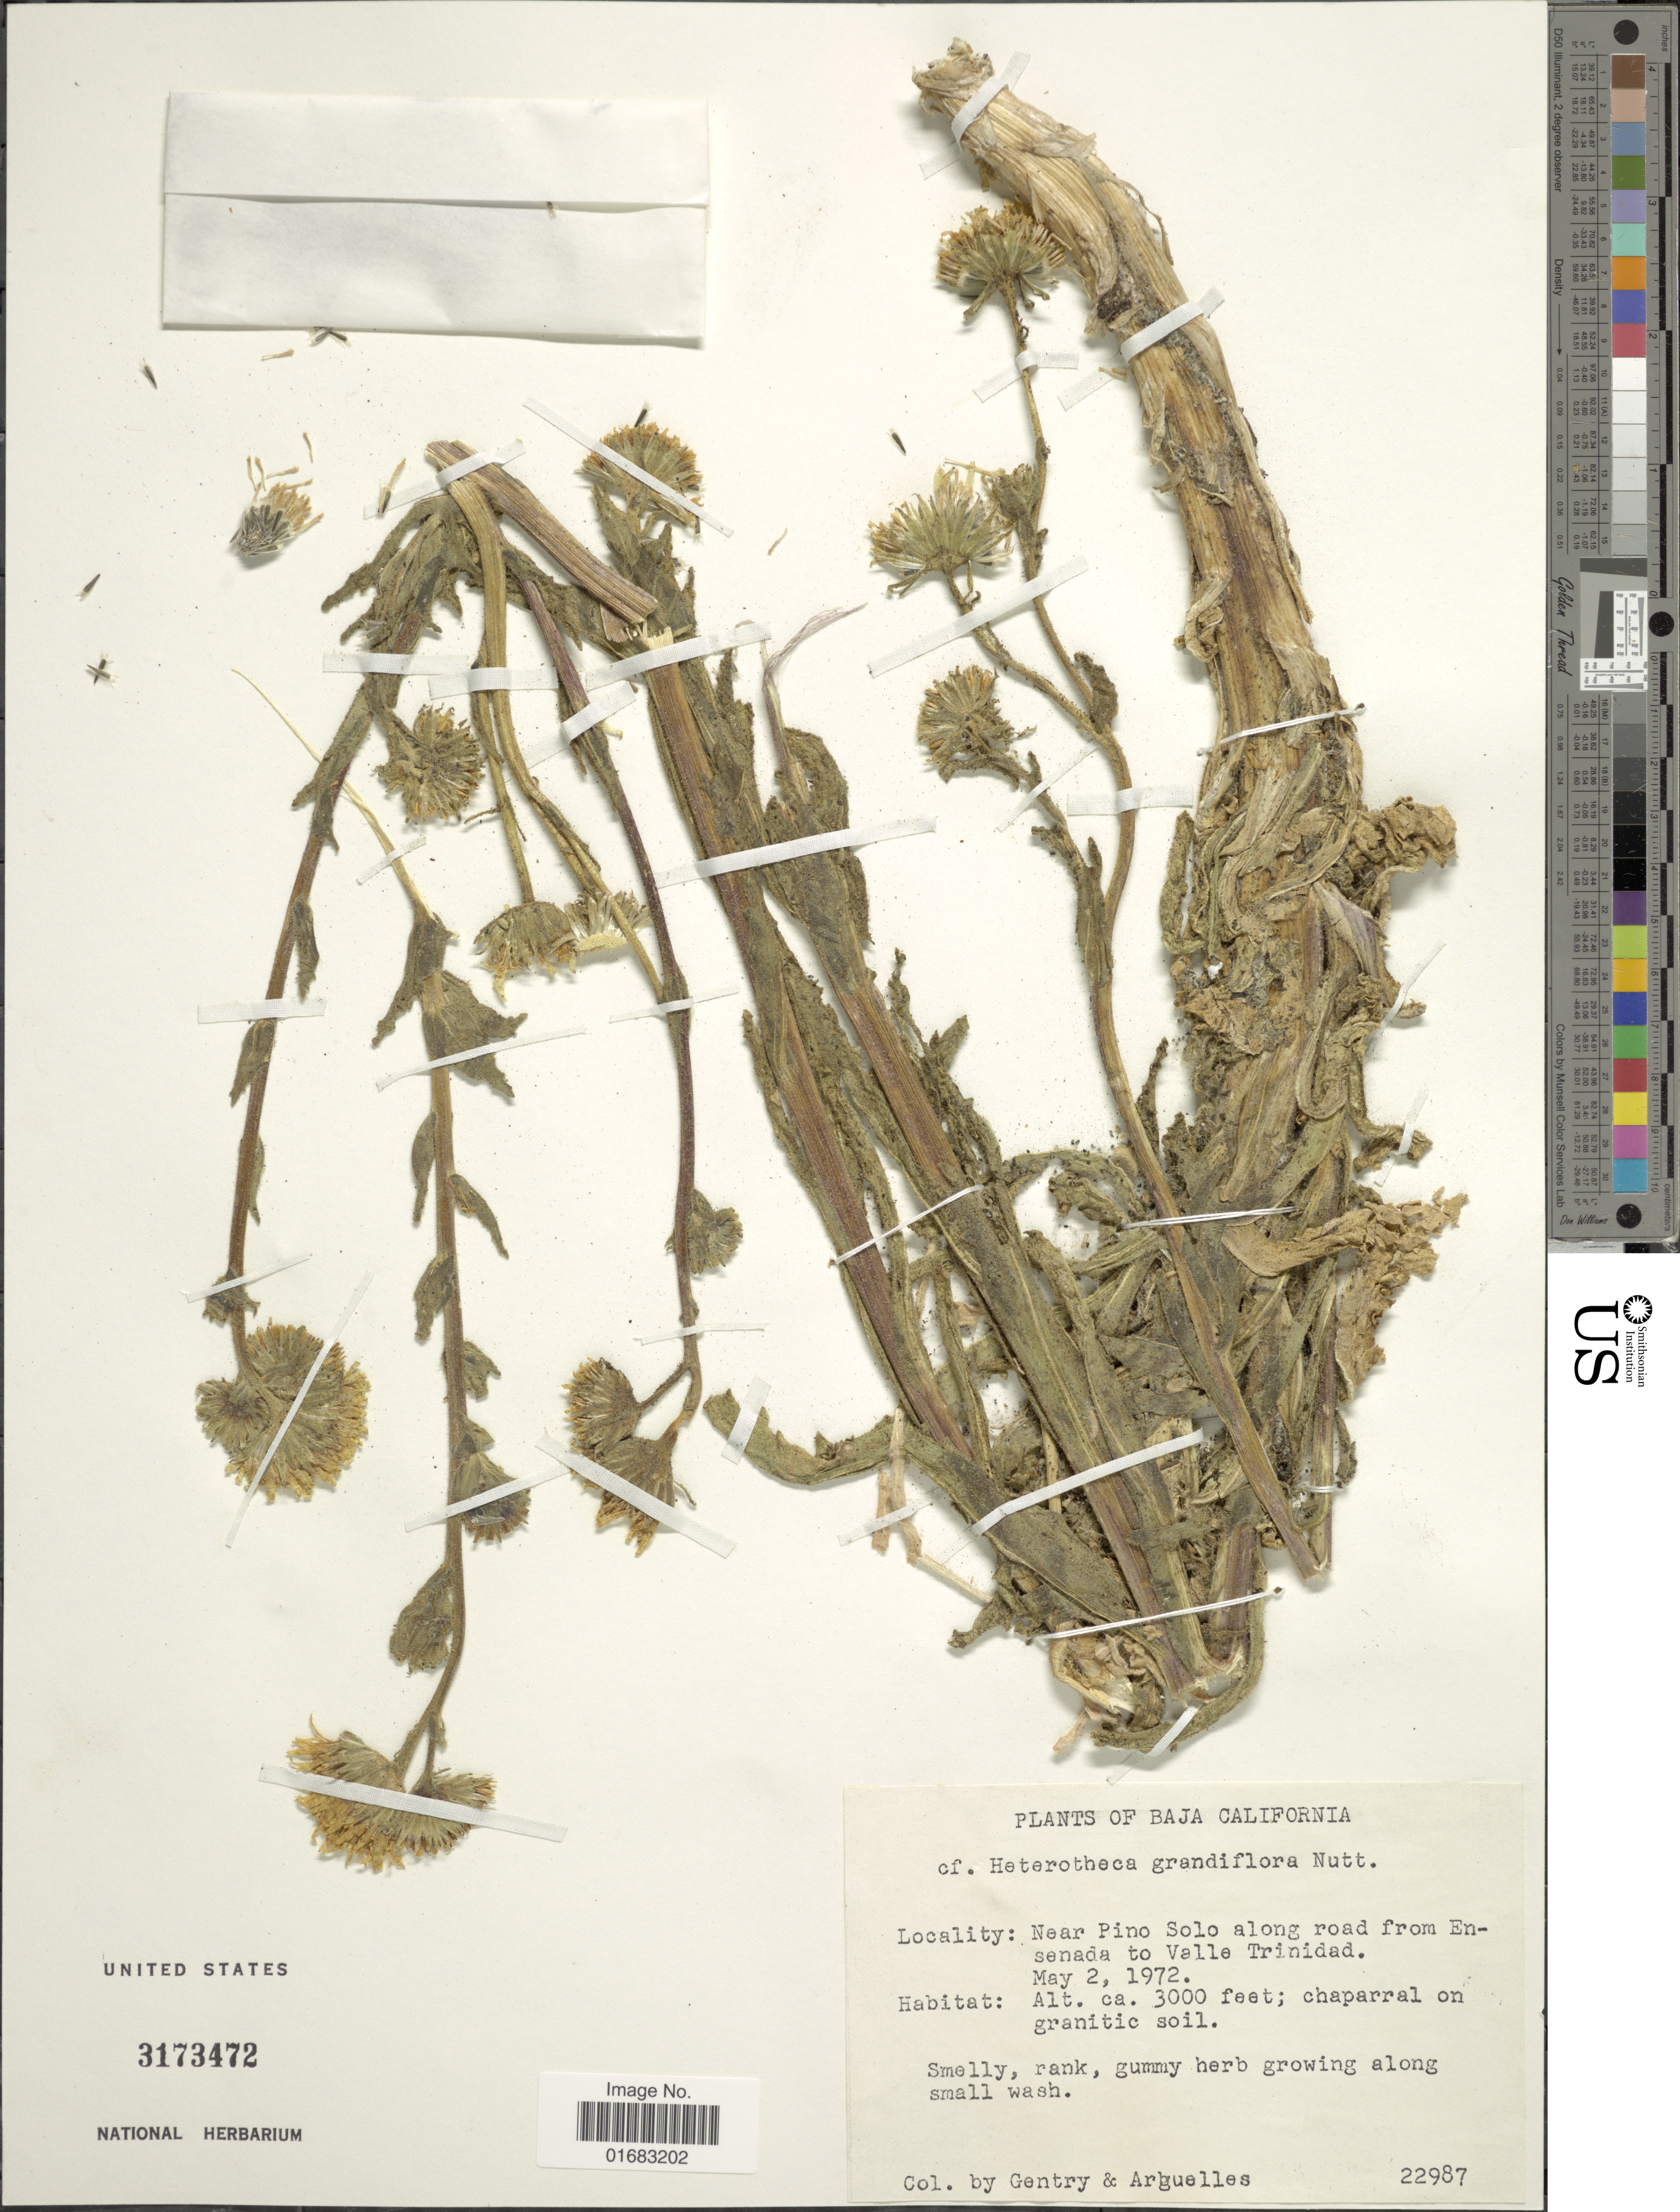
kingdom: Plantae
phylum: Tracheophyta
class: Magnoliopsida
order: Asterales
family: Asteraceae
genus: Heterotheca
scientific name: Heterotheca grandiflora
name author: Nutt.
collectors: Gentry, -- & Arguelles, --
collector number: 22987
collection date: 1972-05-02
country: Mexico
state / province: Baja California Norte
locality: Baja California. Near Pino Solo along road from Ensenada to Valle Trinidad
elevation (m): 914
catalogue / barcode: US 3173472